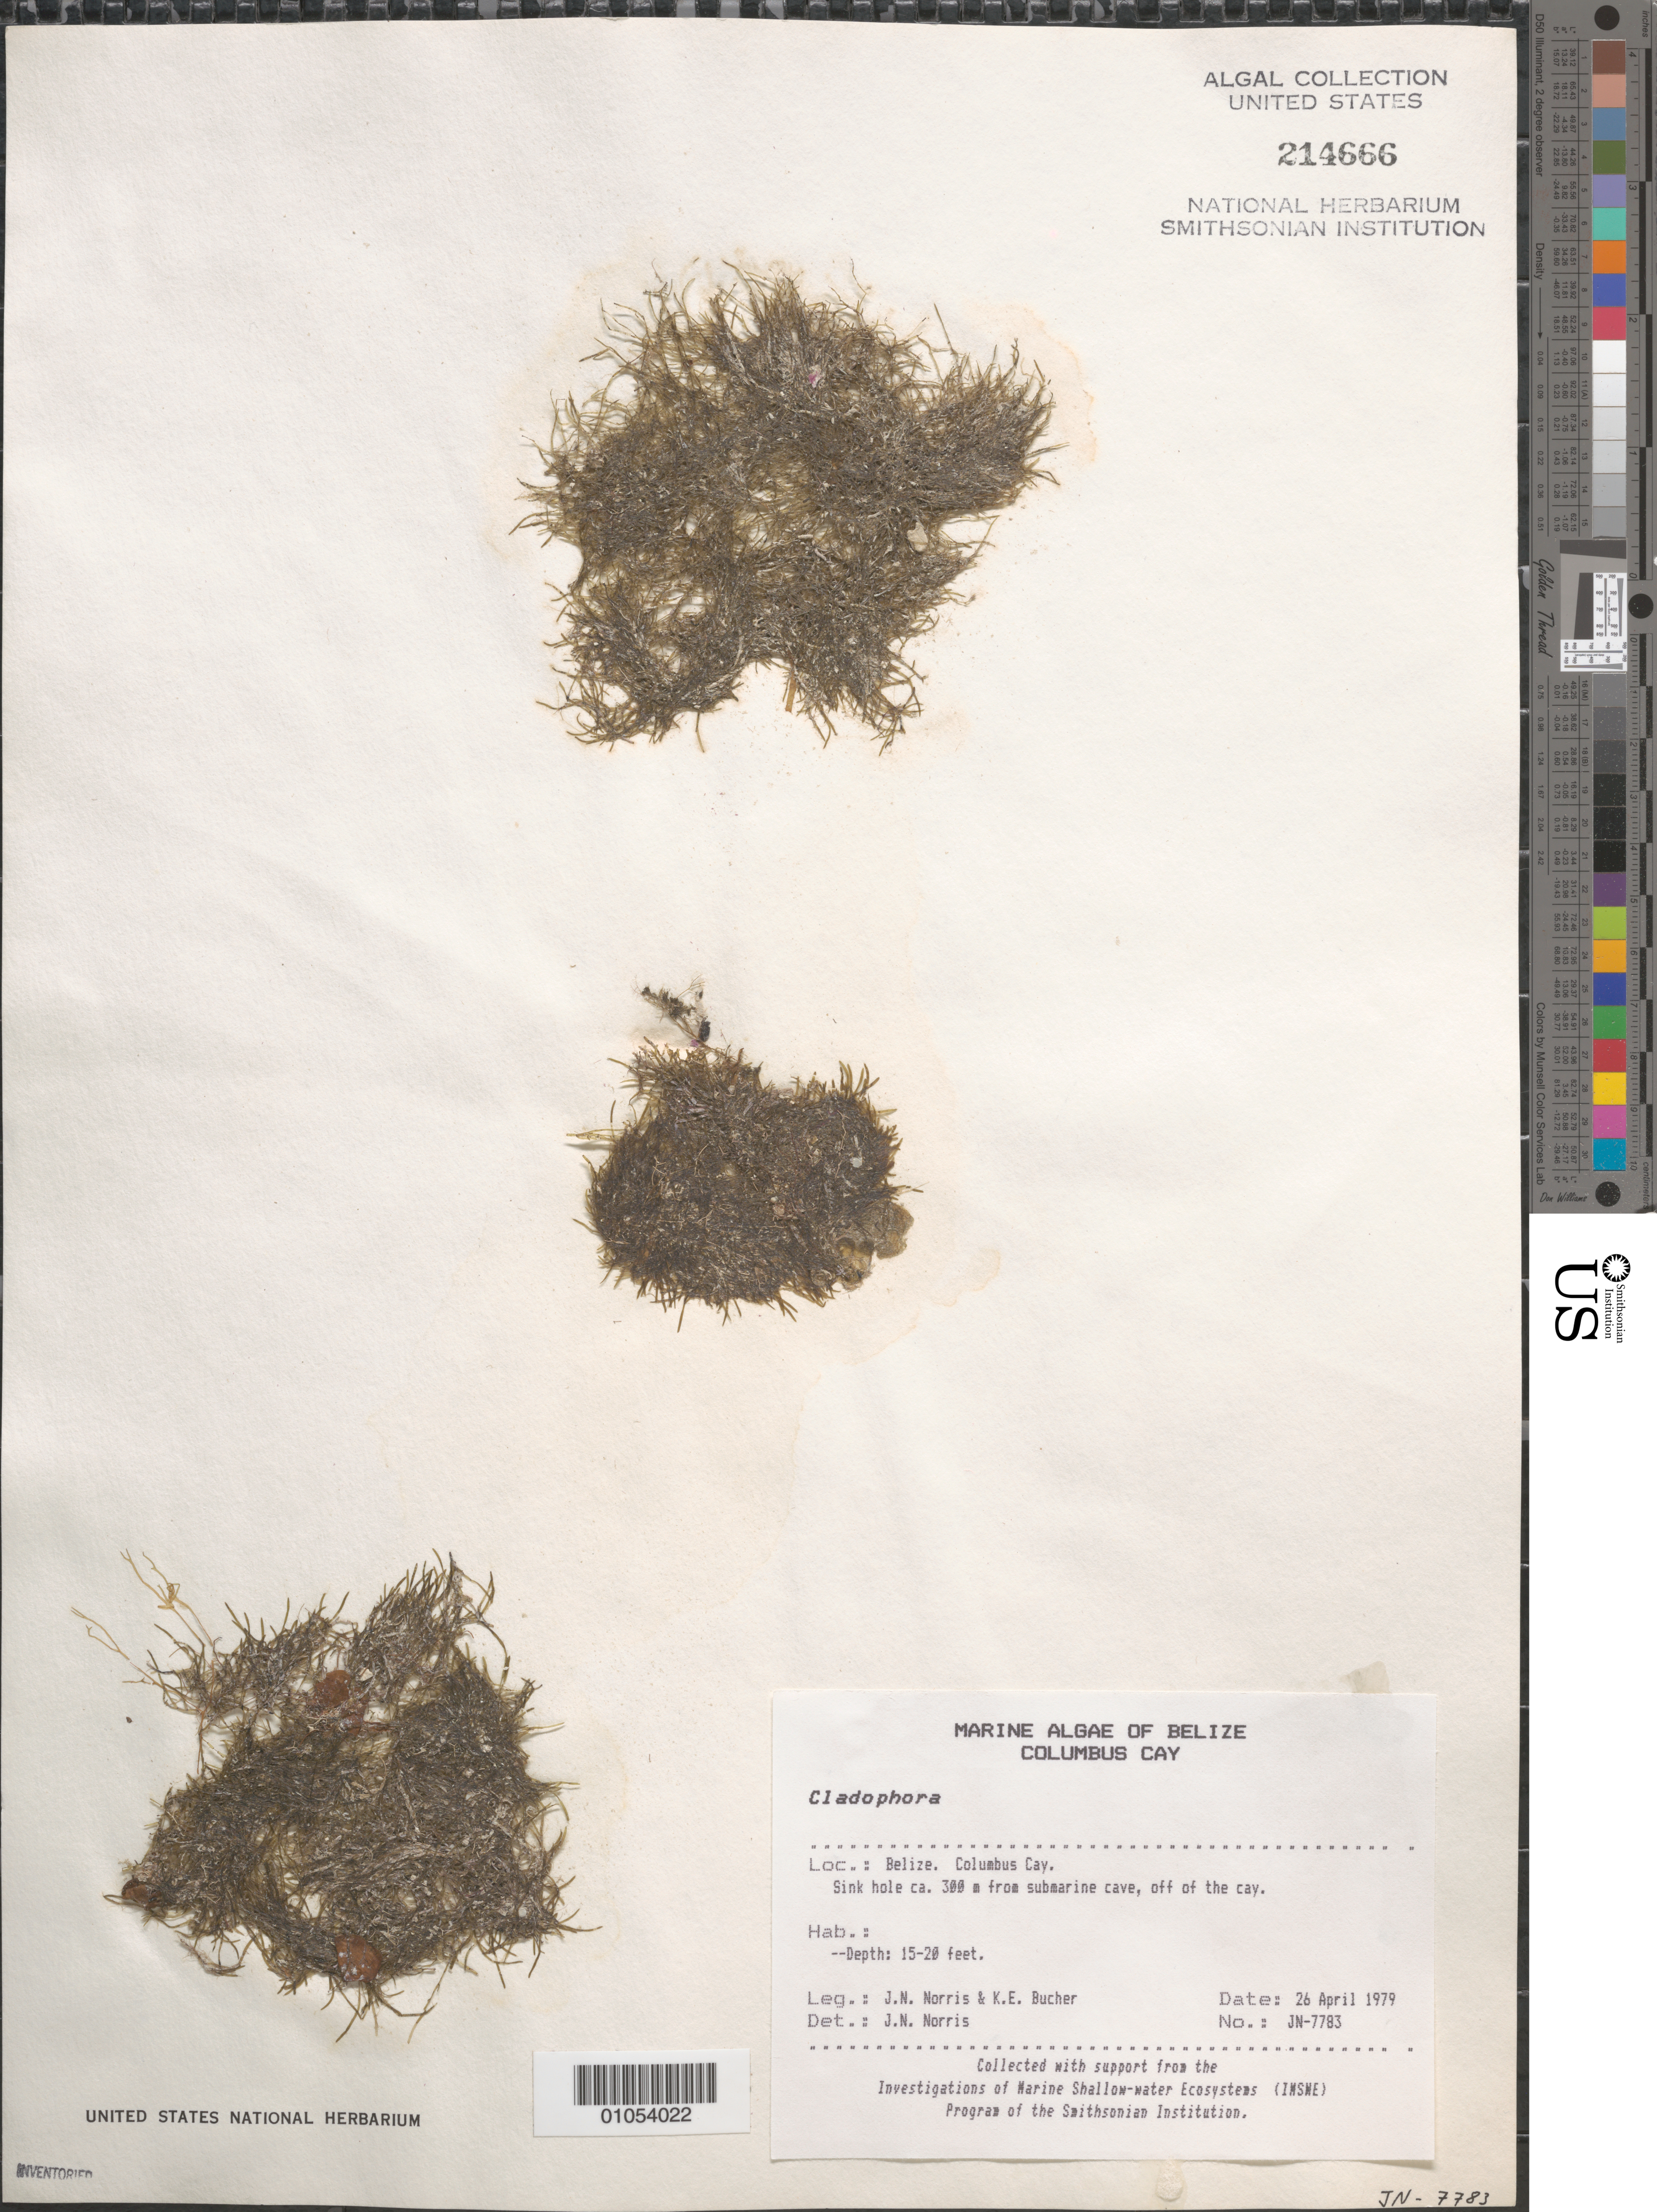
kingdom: Plantae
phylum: Chlorophyta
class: Ulvophyceae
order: Cladophorales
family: Cladophoraceae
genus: Cladophora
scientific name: Cladophora sp.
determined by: Norris, James N.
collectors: J. N. Norris & K. E. Bucher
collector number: JN-7783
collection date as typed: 26 Apr 1979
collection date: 1979-04-26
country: Belize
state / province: Stann Creek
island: Columbus Cay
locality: Sink hole ca. 300 m from submarine cave, off of the cay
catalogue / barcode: US 214666